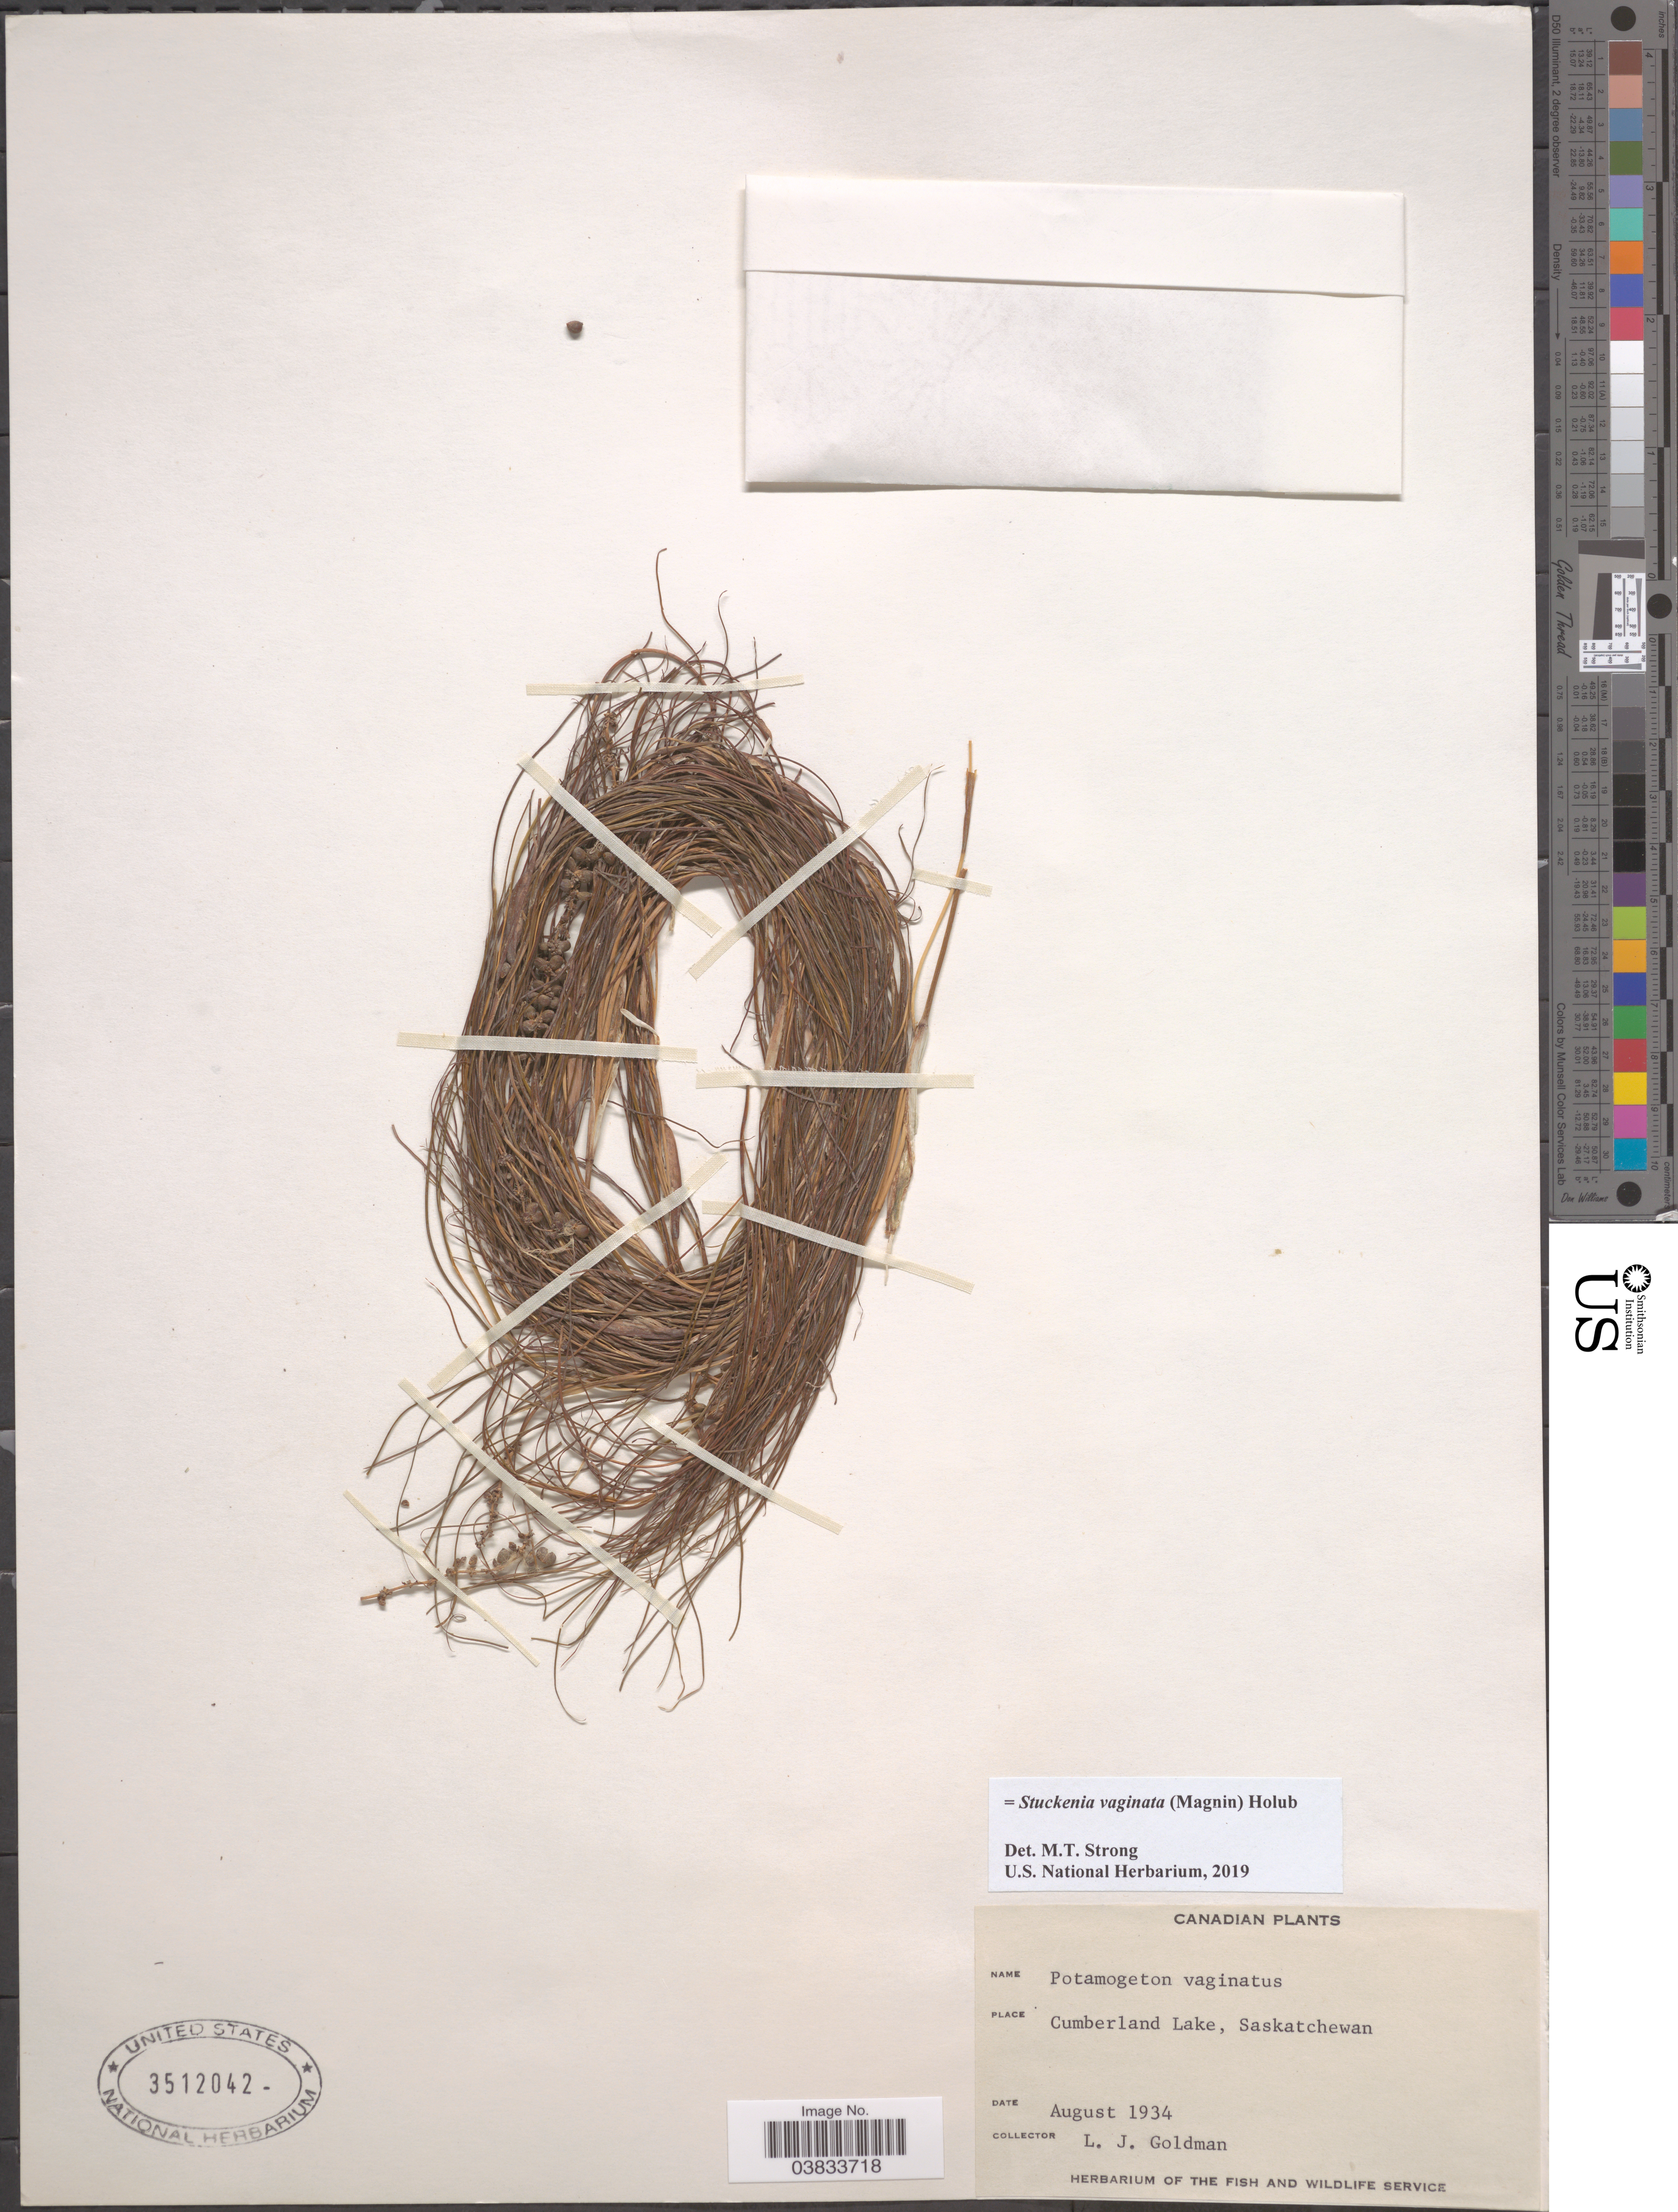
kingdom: Plantae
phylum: Tracheophyta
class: Liliopsida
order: Alismatales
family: Potamogetonaceae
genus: Stuckenia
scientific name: Stuckenia vaginata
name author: (Magnin) Holub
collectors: L. Goldman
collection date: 1934-08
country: Canada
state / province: Saskatchewan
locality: Cumberland Lake.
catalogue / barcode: US 3512042